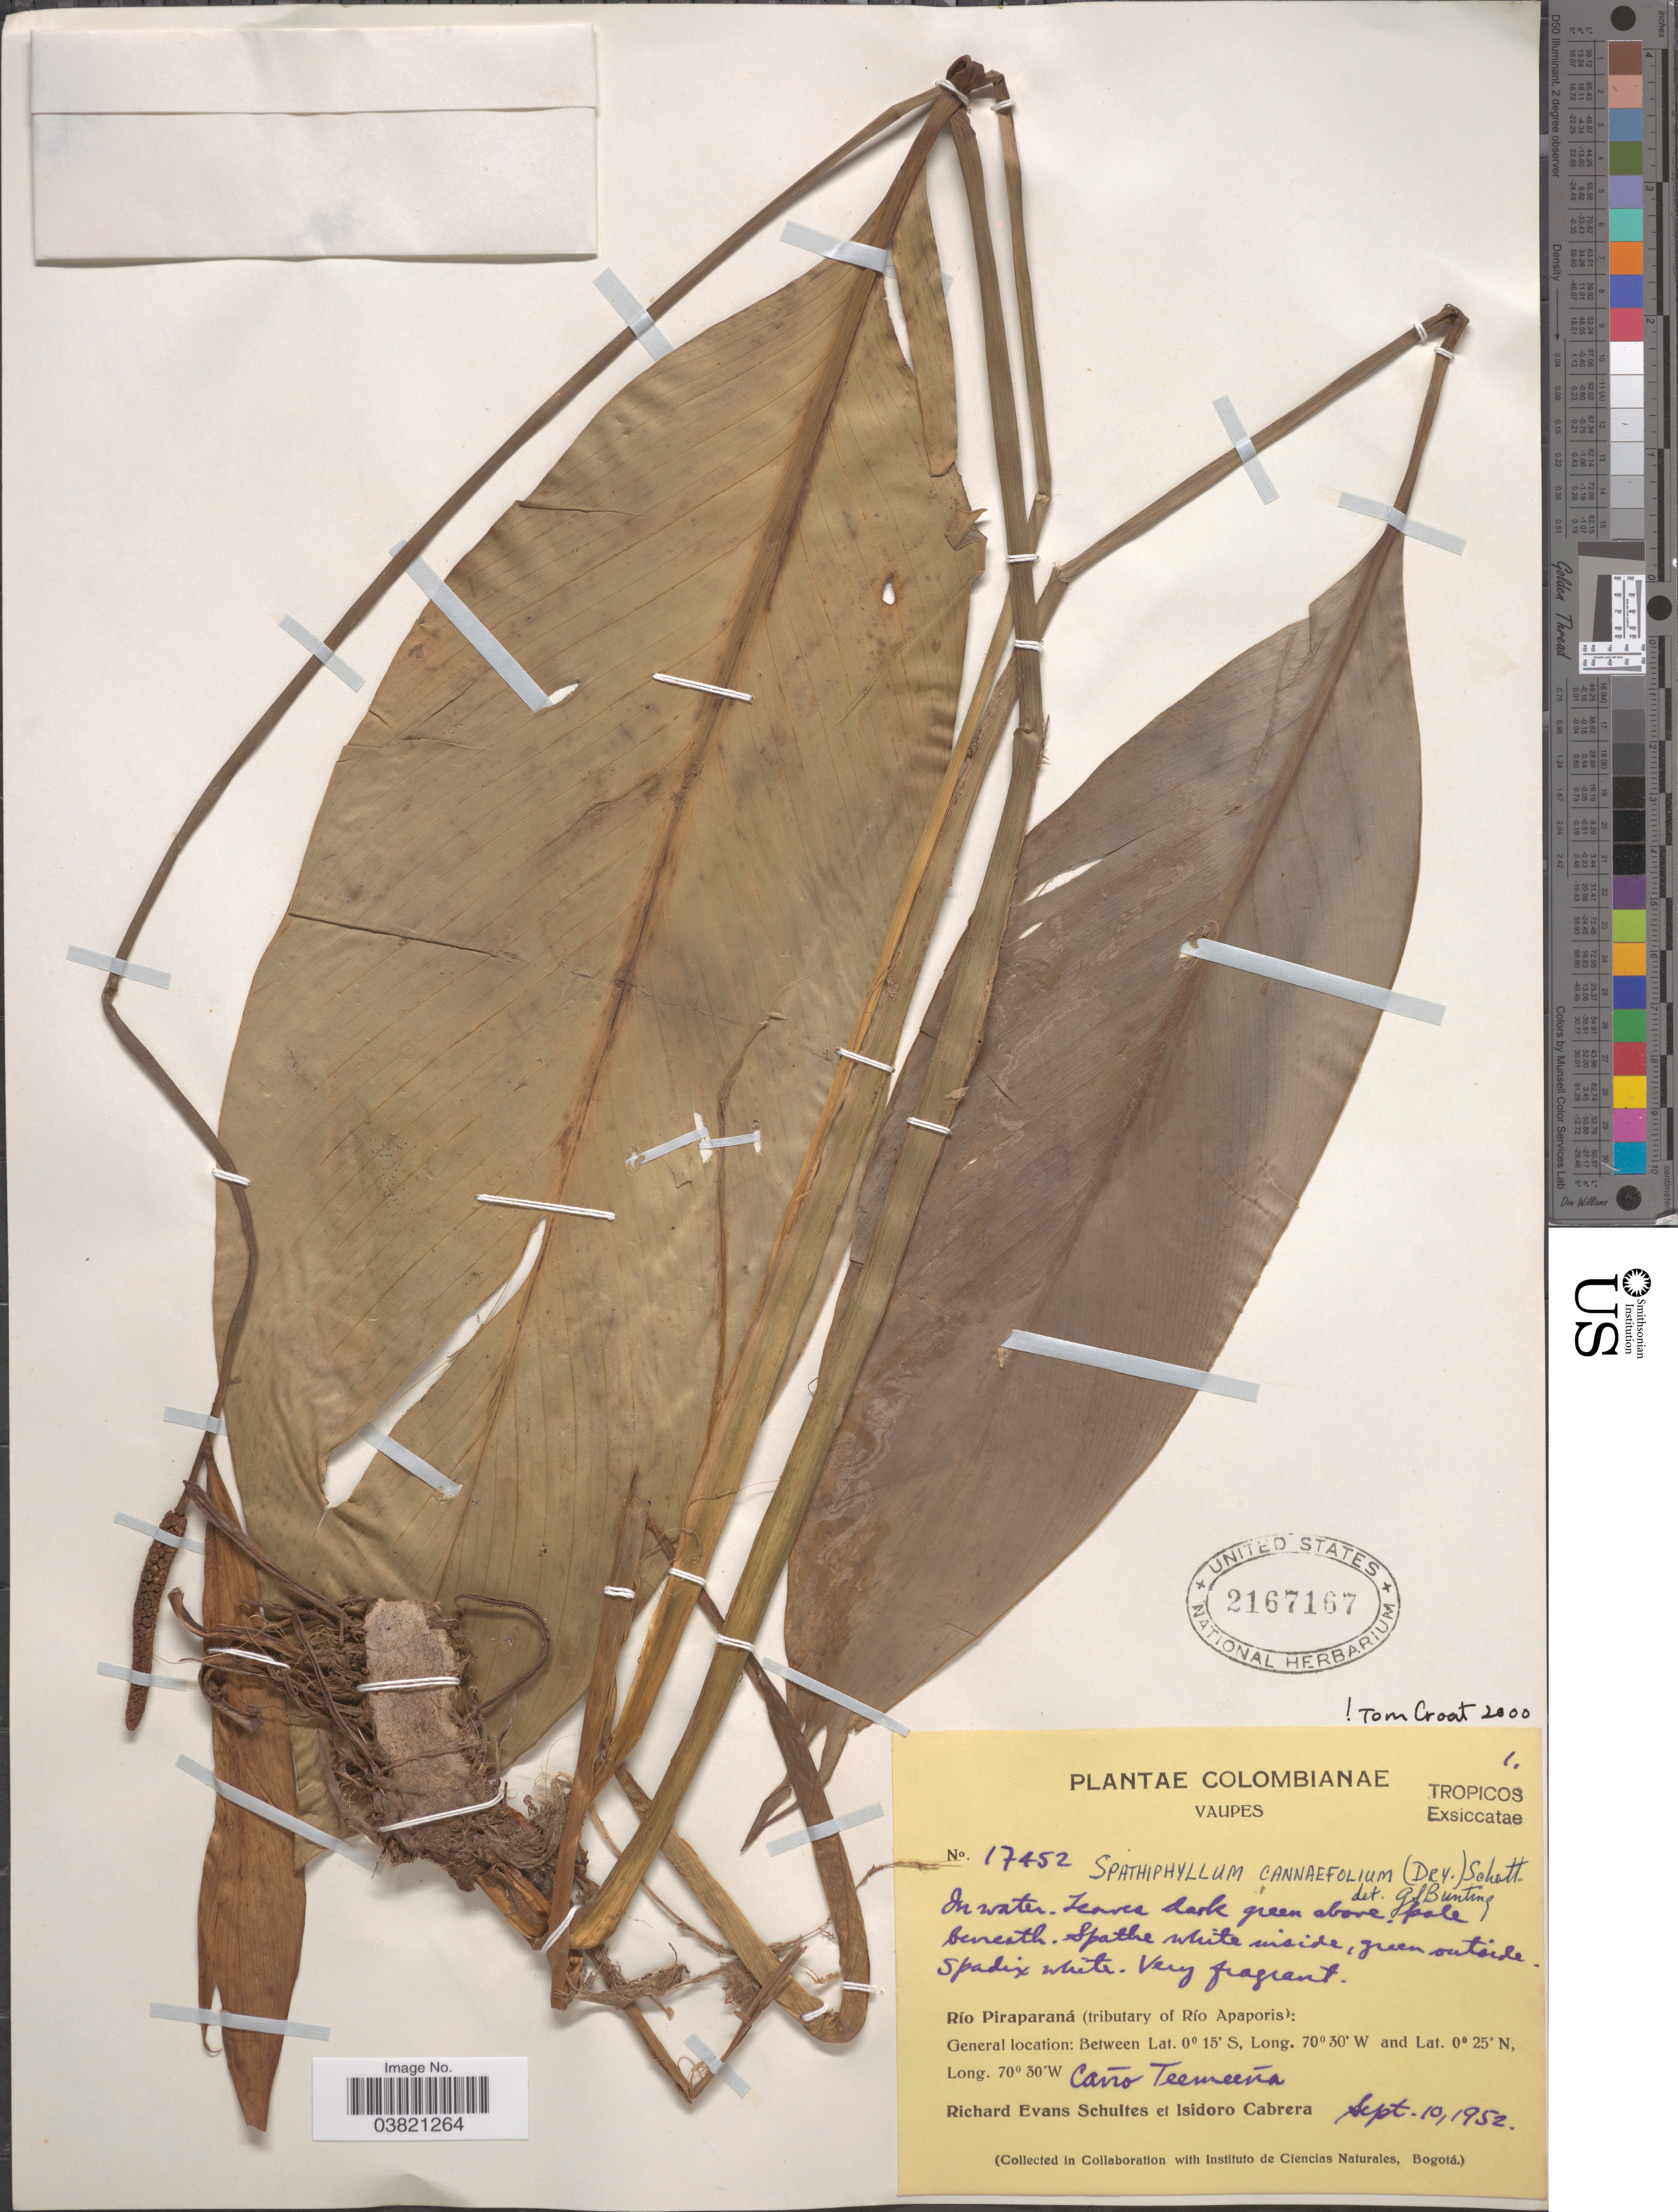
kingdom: Plantae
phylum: Tracheophyta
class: Liliopsida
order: Alismatales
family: Araceae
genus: Spathiphyllum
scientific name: Spathiphyllum cannifolium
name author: (Dryand. ex Sims) Schott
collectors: R. E. Schultes & I. Cabrera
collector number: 17452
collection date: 1952-09-10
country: Colombia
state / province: Vaupés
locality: Río Piraparaná (tributary of Río Apaporis). Caño Teemeeña.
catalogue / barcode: US 2167167